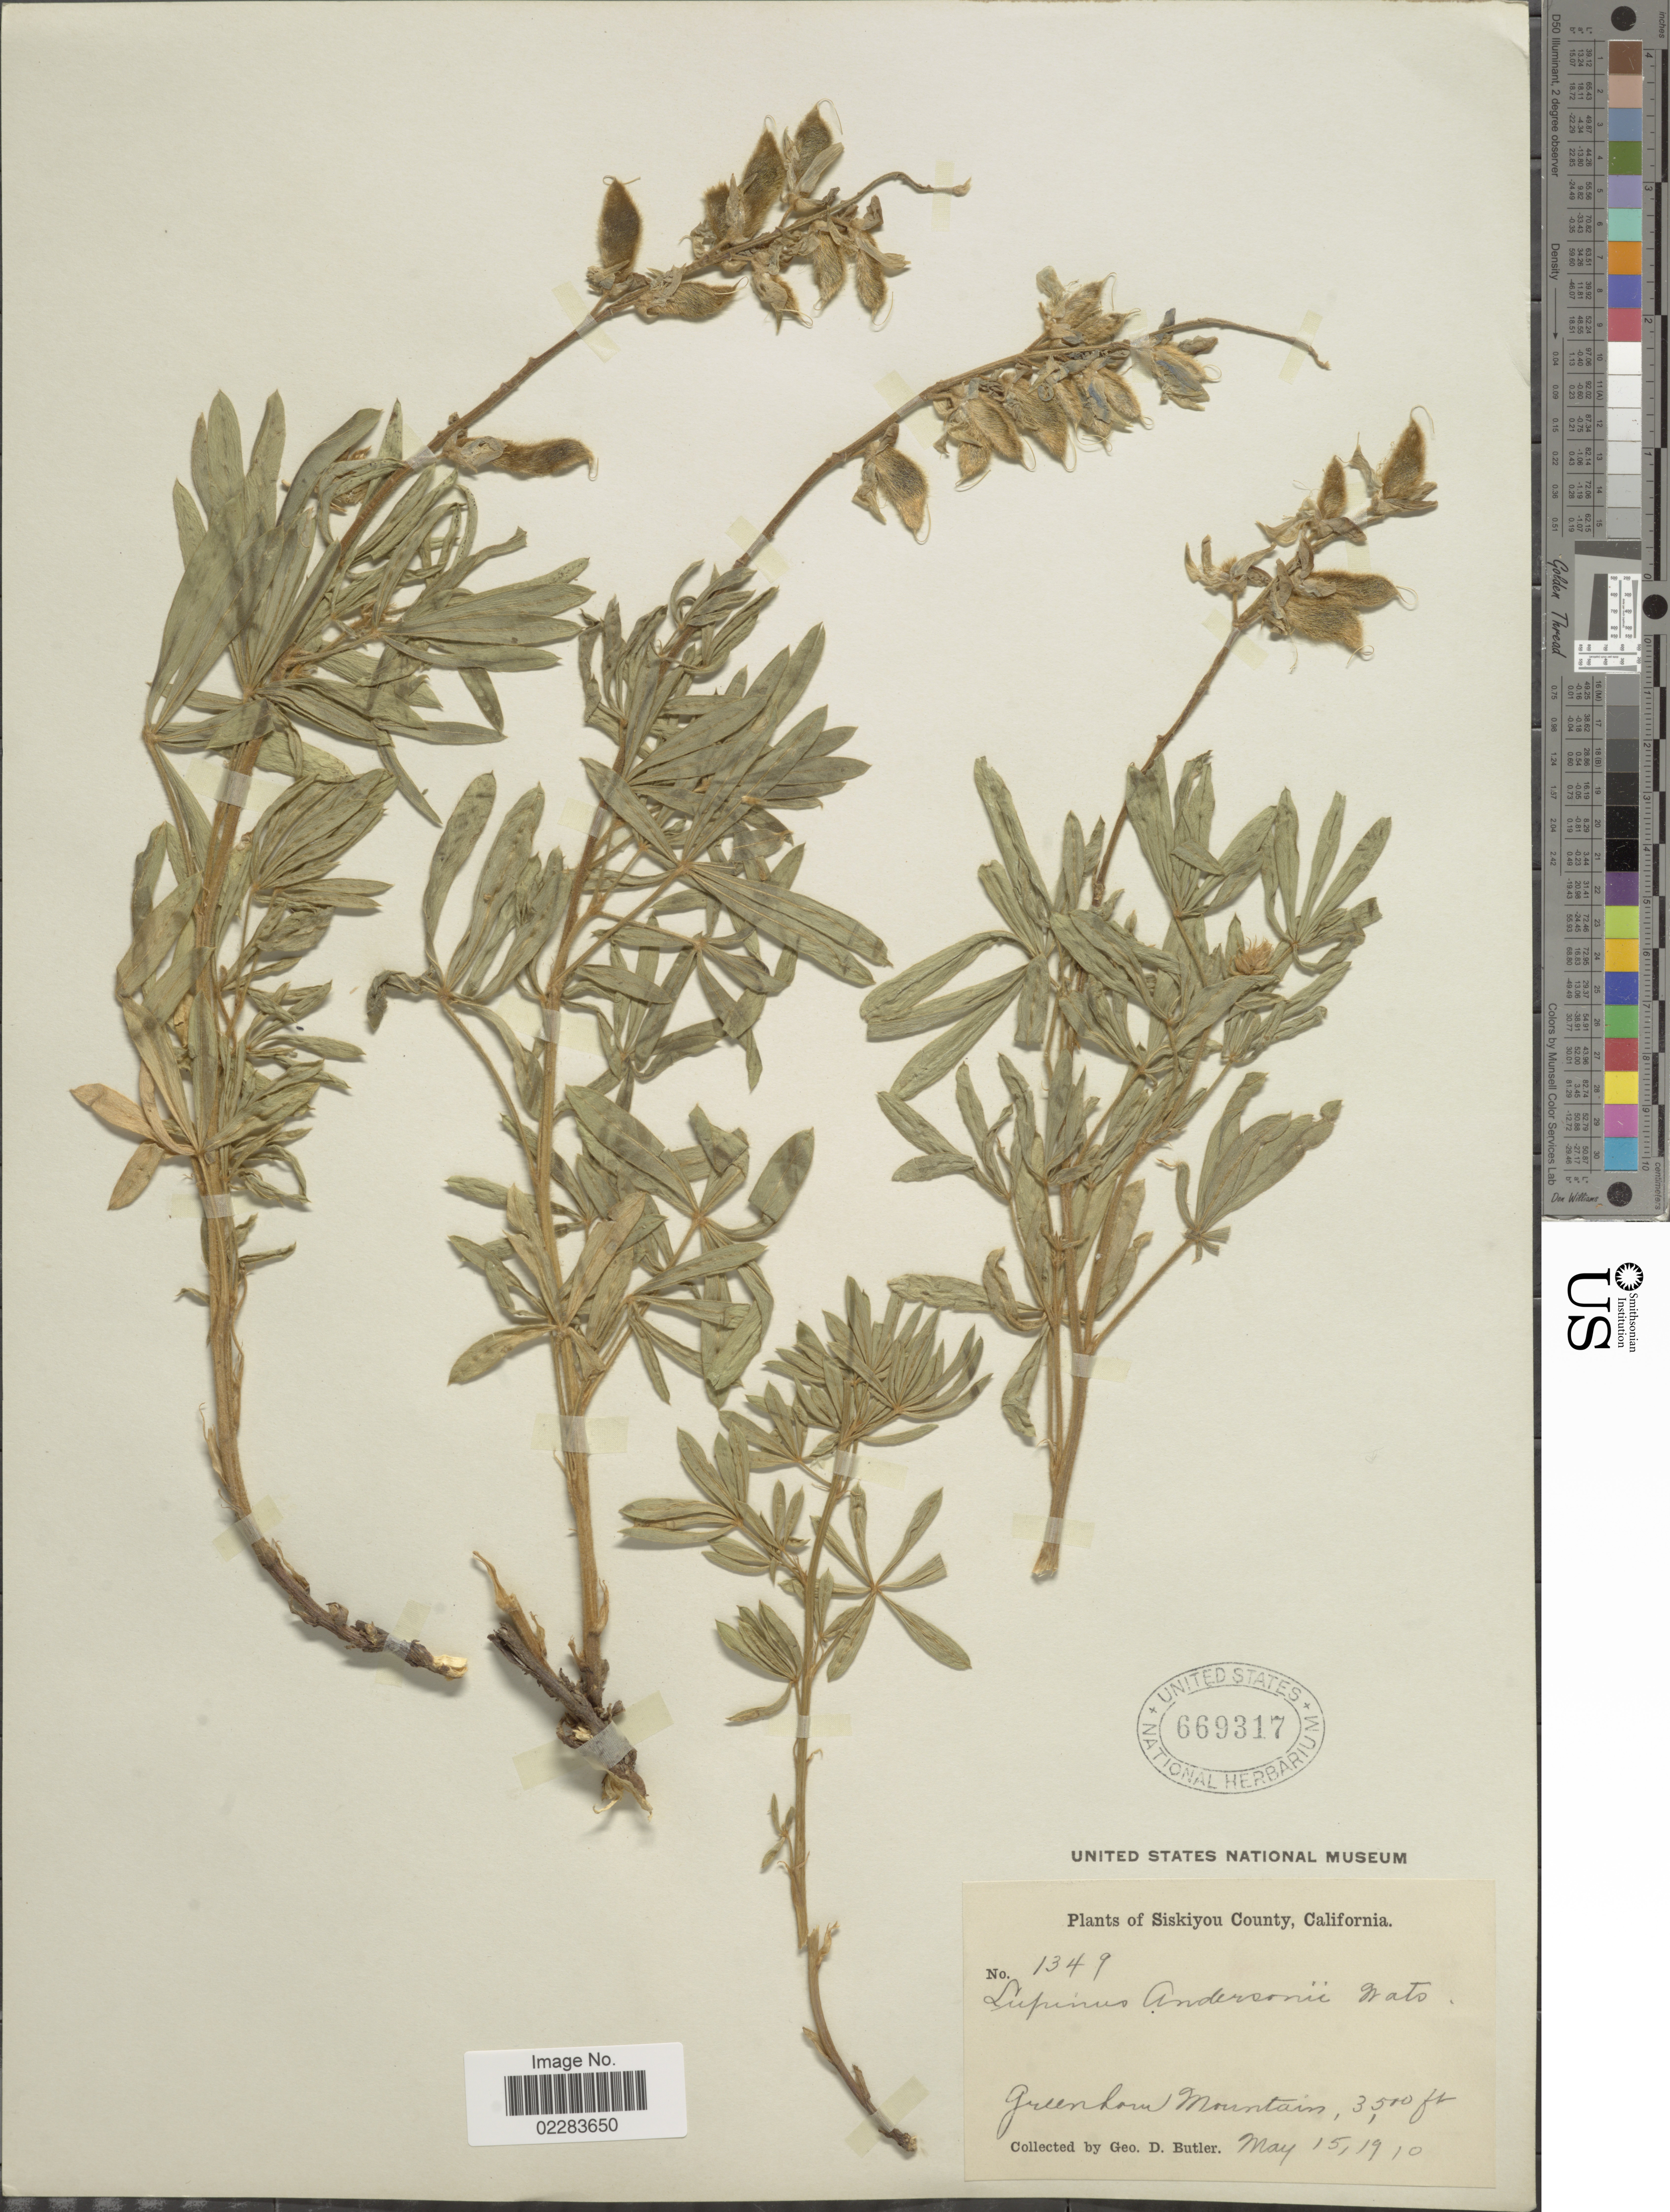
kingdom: Plantae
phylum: Tracheophyta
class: Magnoliopsida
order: Fabales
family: Fabaceae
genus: Lupinus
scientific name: Lupinus albicaulis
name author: Douglas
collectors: G. D. Butler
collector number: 1349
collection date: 1910-05-15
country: United States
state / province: California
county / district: Siskiyou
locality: Siskiyou County. Greenhorn Mountain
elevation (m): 1067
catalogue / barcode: US 669317